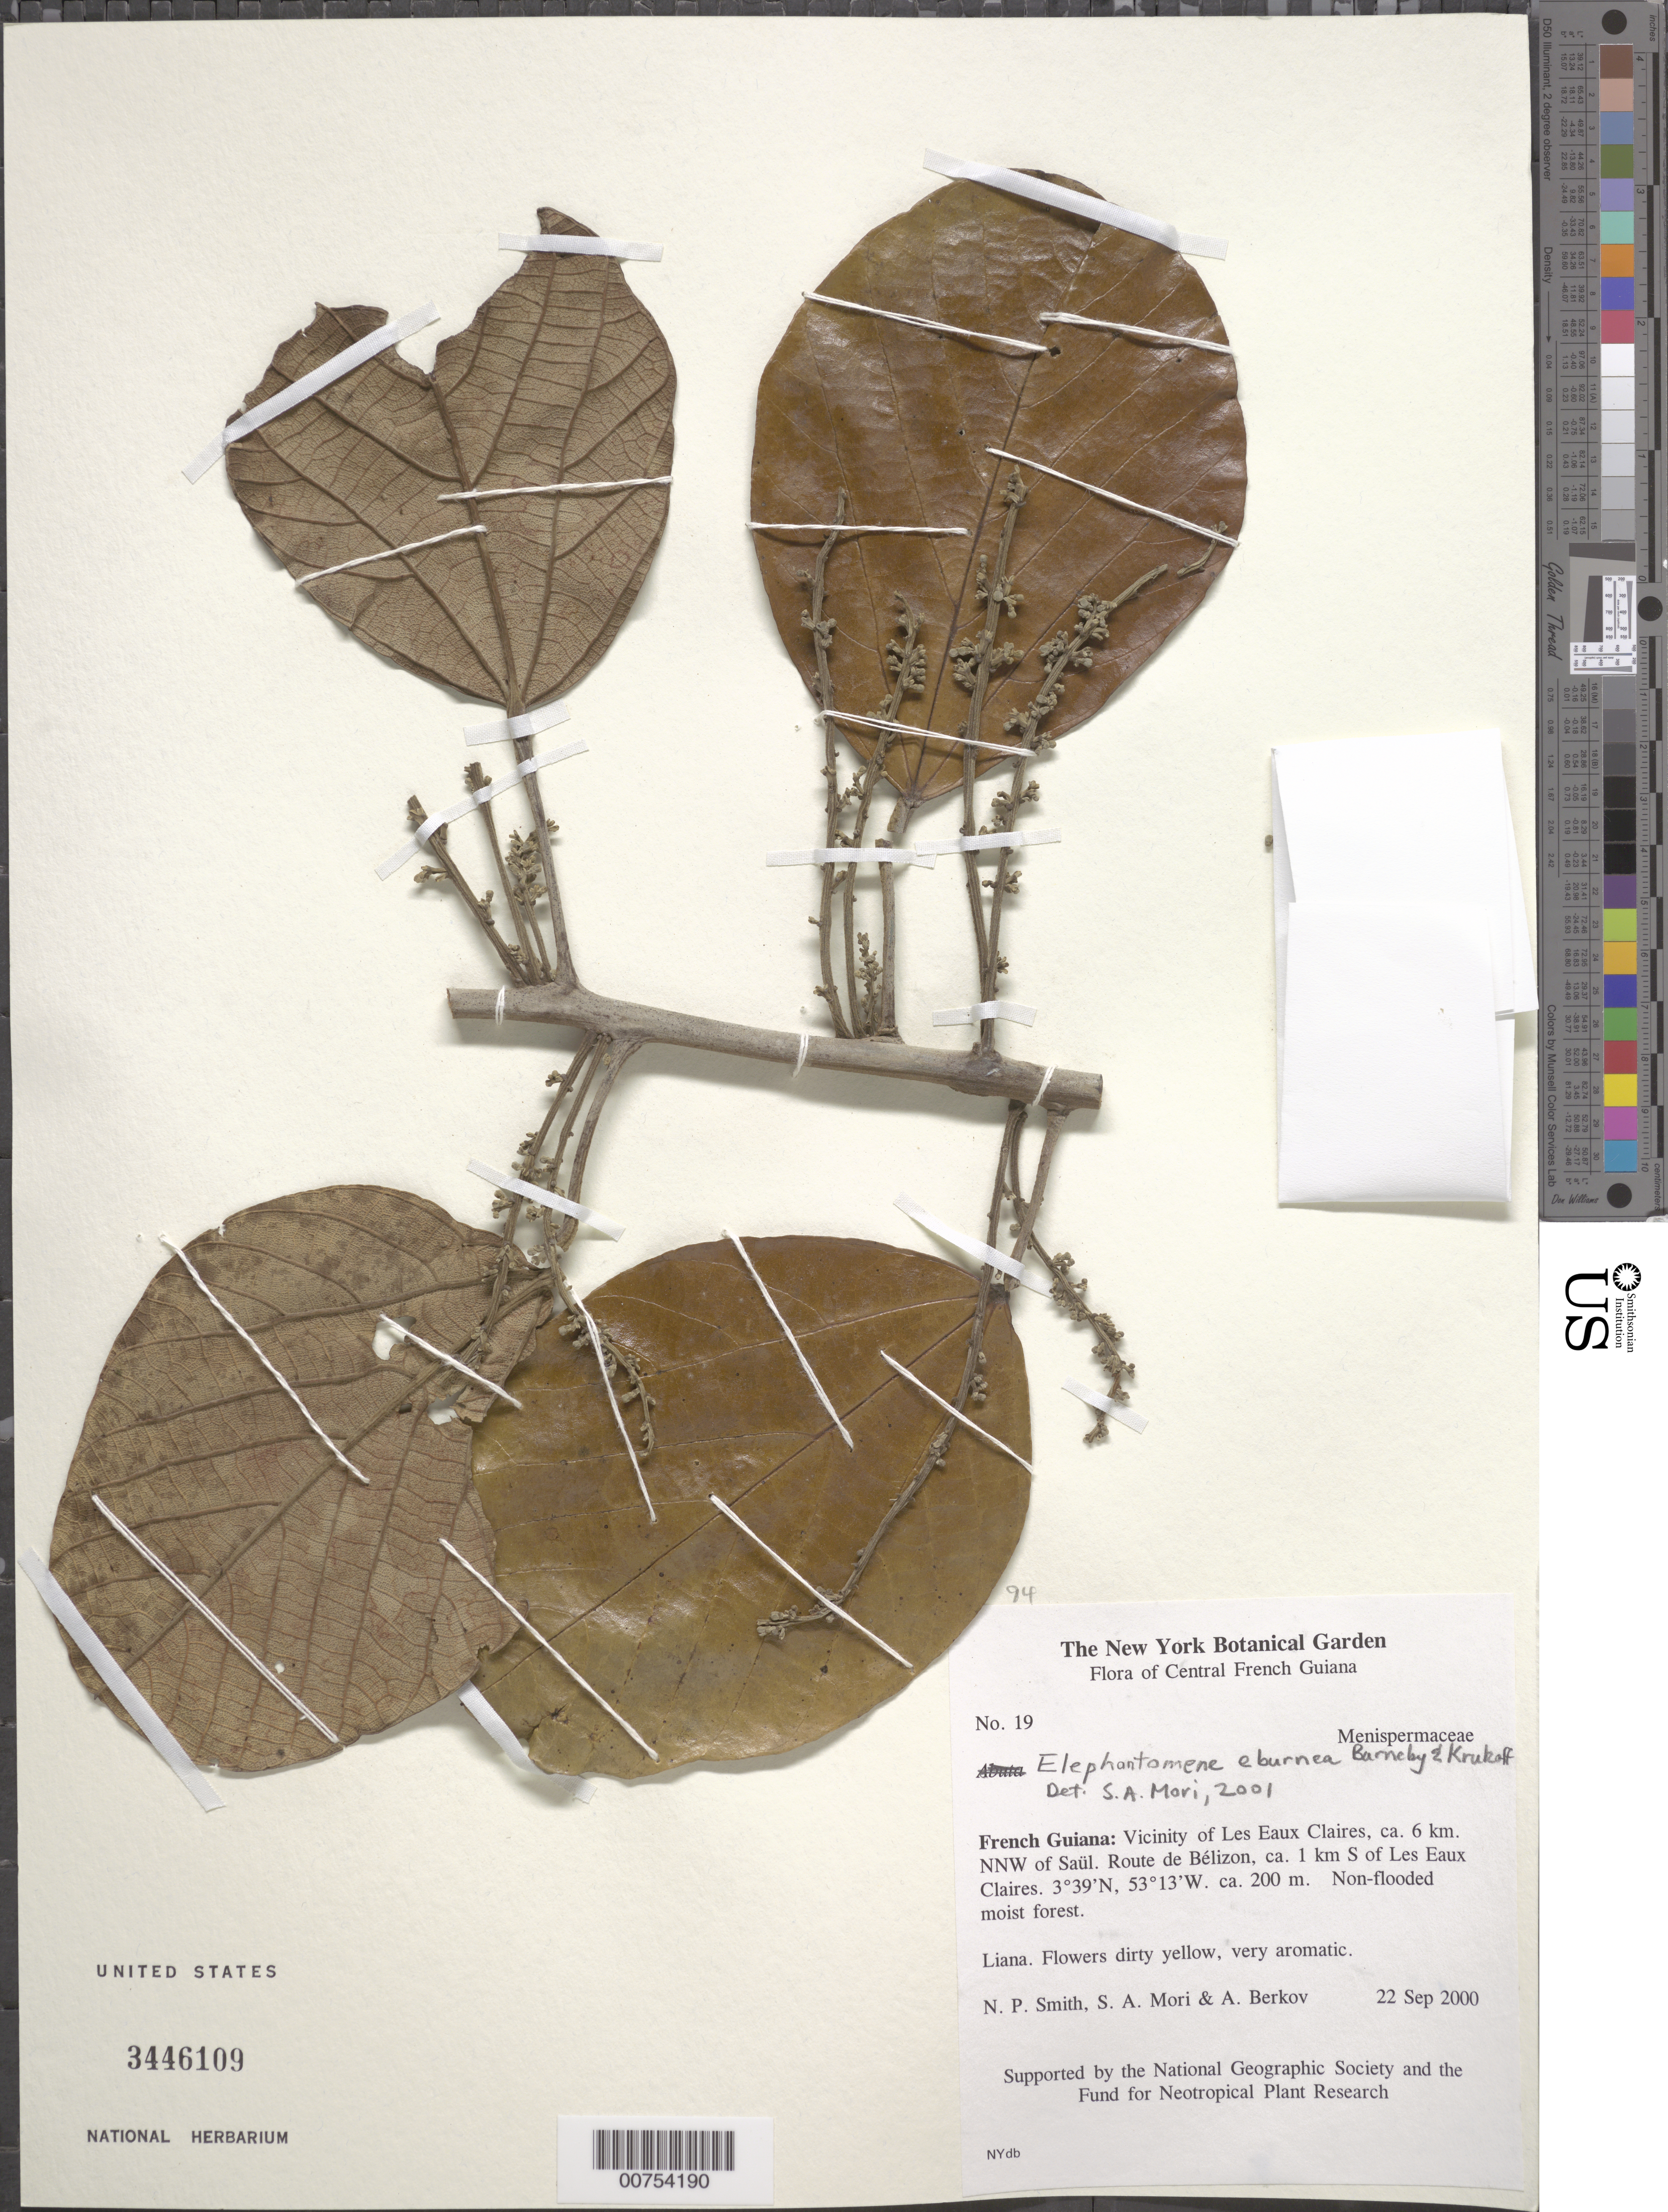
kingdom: Plantae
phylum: Tracheophyta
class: Magnoliopsida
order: Ranunculales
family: Menispermaceae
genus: Elephantomene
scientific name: Elephantomene eburnea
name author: Barneby & Krukoff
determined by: Mori, Scott A.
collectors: H. Peckham, S. Mori & A. Berkov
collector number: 19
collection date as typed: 22-Sep-00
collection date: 2000-09-22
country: French Guiana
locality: Eaux Claires, 6 km NNW of Saül, Route de Bélizon, 1 km S of Eaux Claires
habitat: Nonflooded moist forest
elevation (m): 200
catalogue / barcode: US 3446109